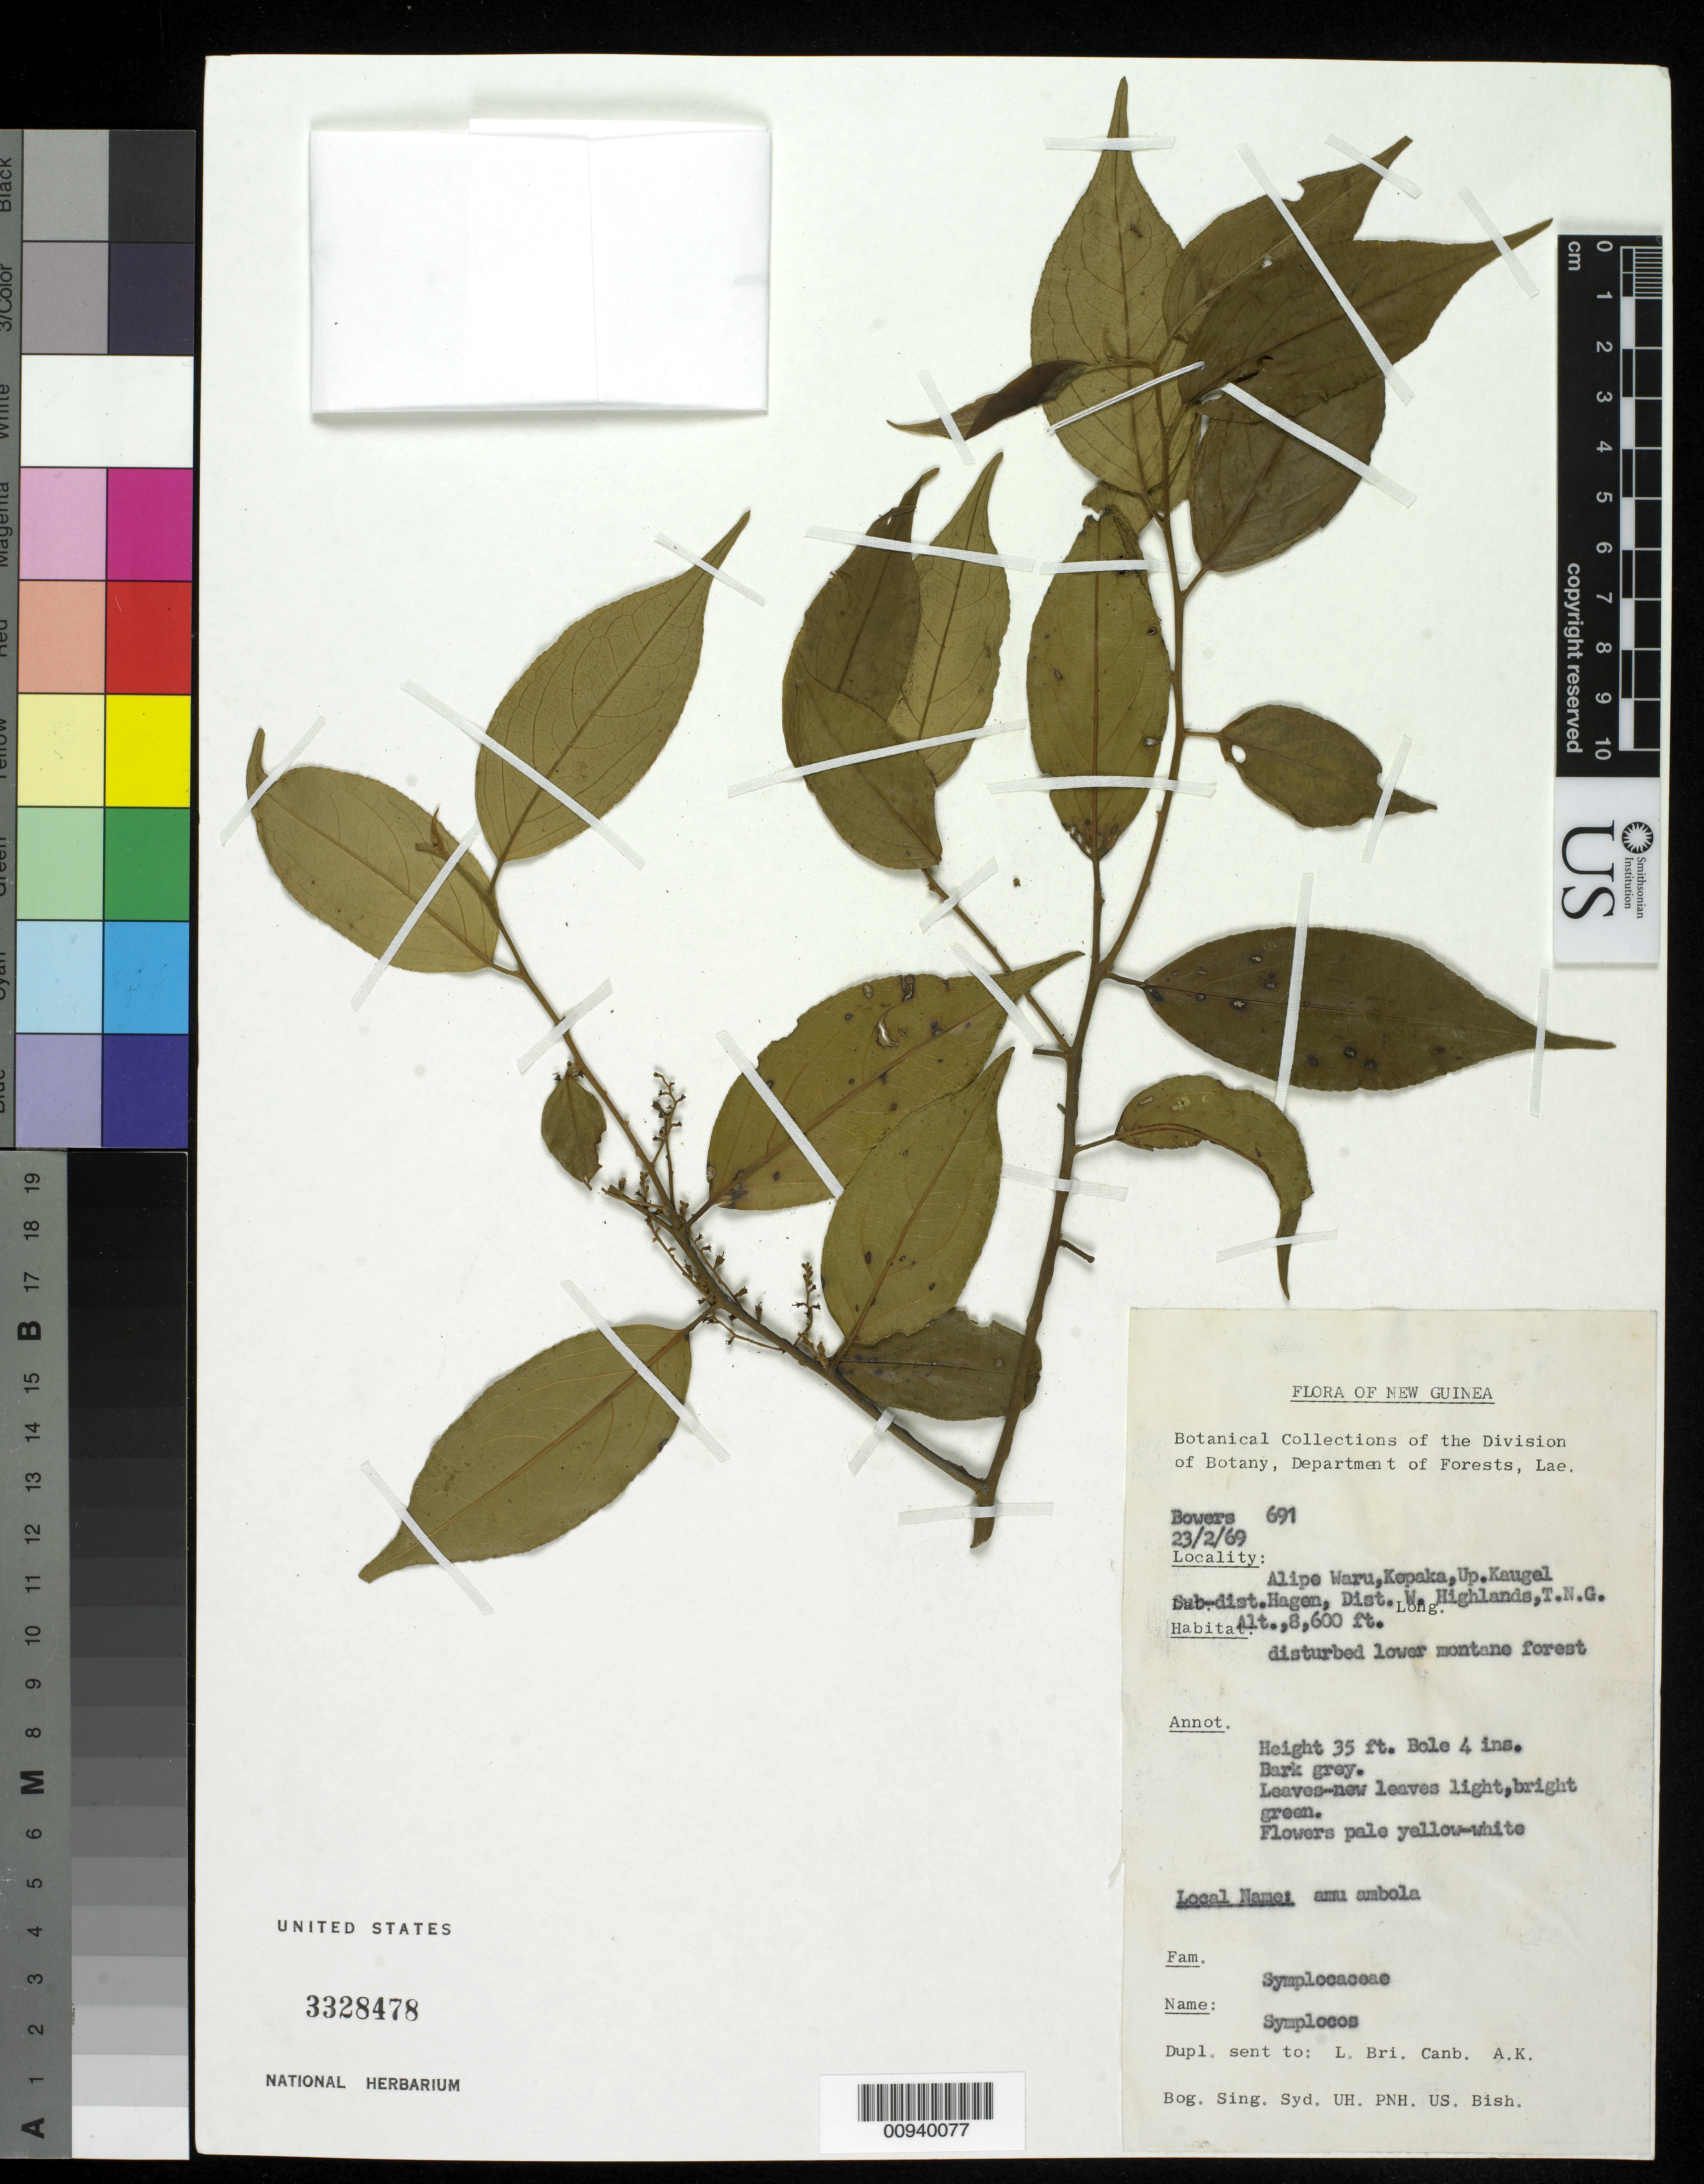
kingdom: Plantae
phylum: Tracheophyta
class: Magnoliopsida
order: Ericales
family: Symplocaceae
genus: Symplocos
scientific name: Symplocos sp.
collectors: N. Bowers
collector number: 691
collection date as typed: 12 Feb 1969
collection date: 1969-02-12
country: Papua New Guinea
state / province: Western Highlands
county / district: Mount Hagen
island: New Guinea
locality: Alipe Waru, Kopaka, Up. Kaugel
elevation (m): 2621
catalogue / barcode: US 3328478